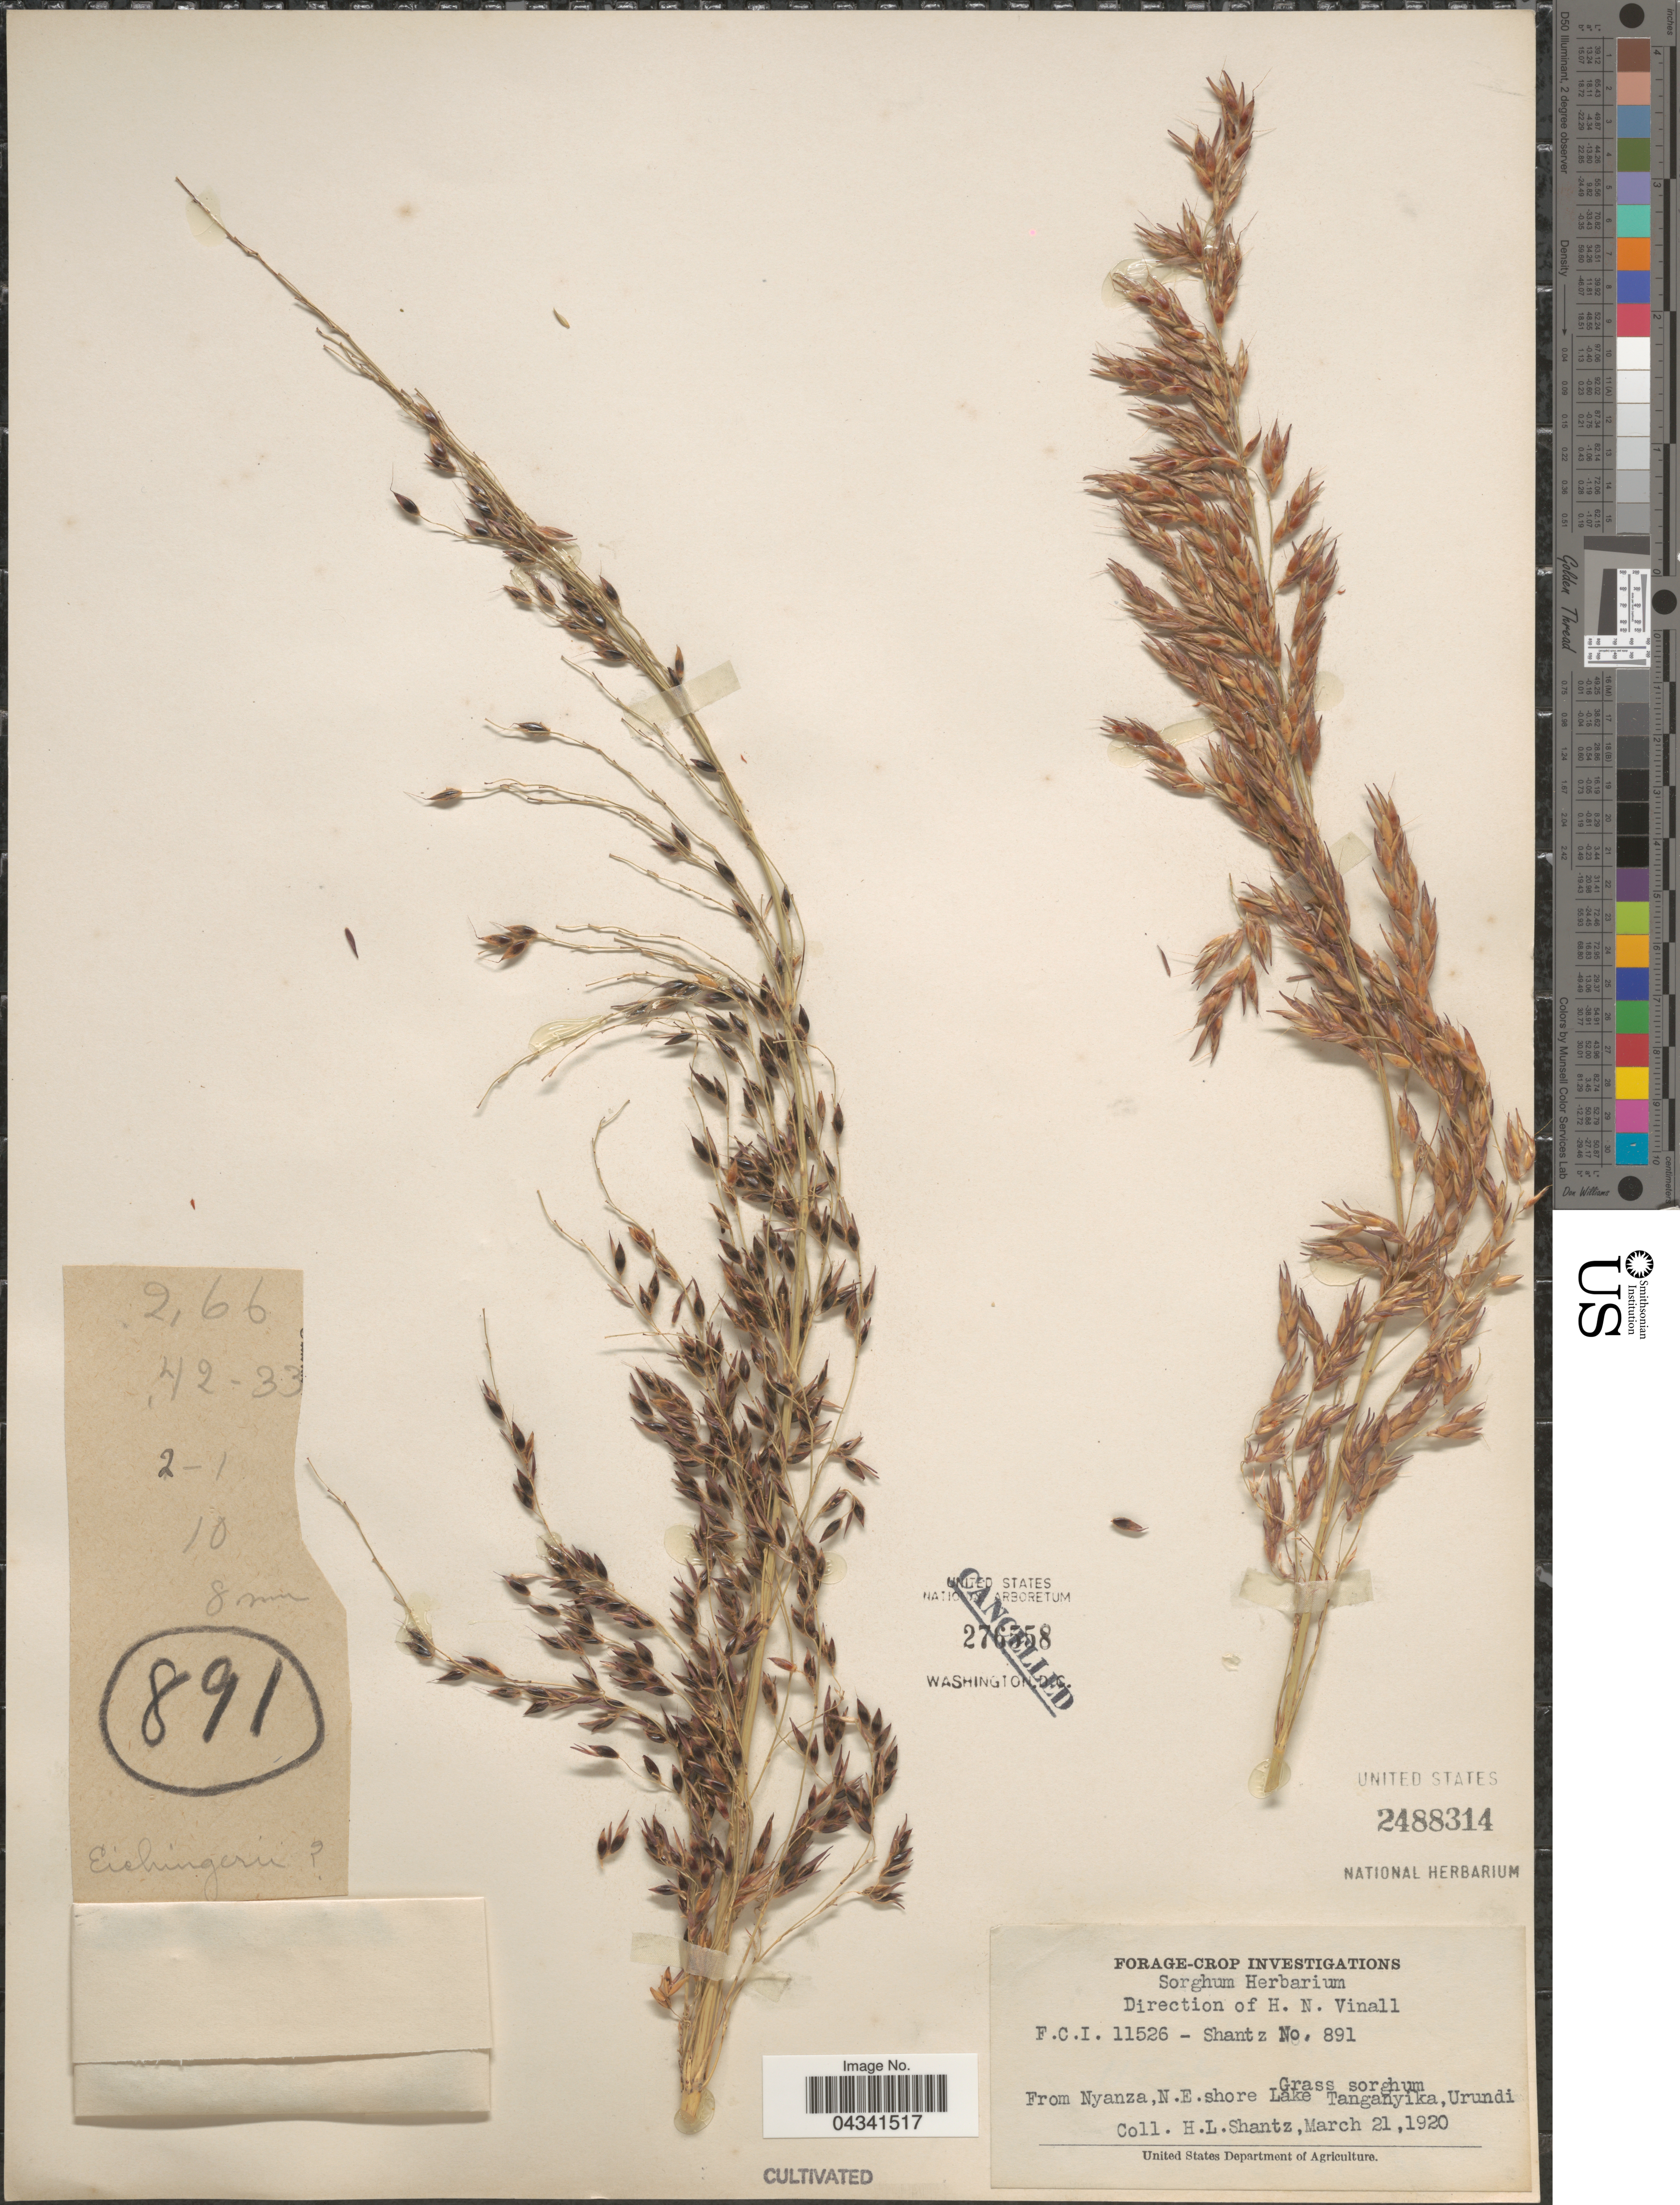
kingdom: Plantae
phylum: Tracheophyta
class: Liliopsida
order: Poales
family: Poaceae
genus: Sorghum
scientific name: Sorghum sp.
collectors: H. Shantz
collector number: F.C.I.11526/891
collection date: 1920-03-21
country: Tanzania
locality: From Nyanza, N. E. shore Lake Tanganyika, Urundi.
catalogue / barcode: US 2488314